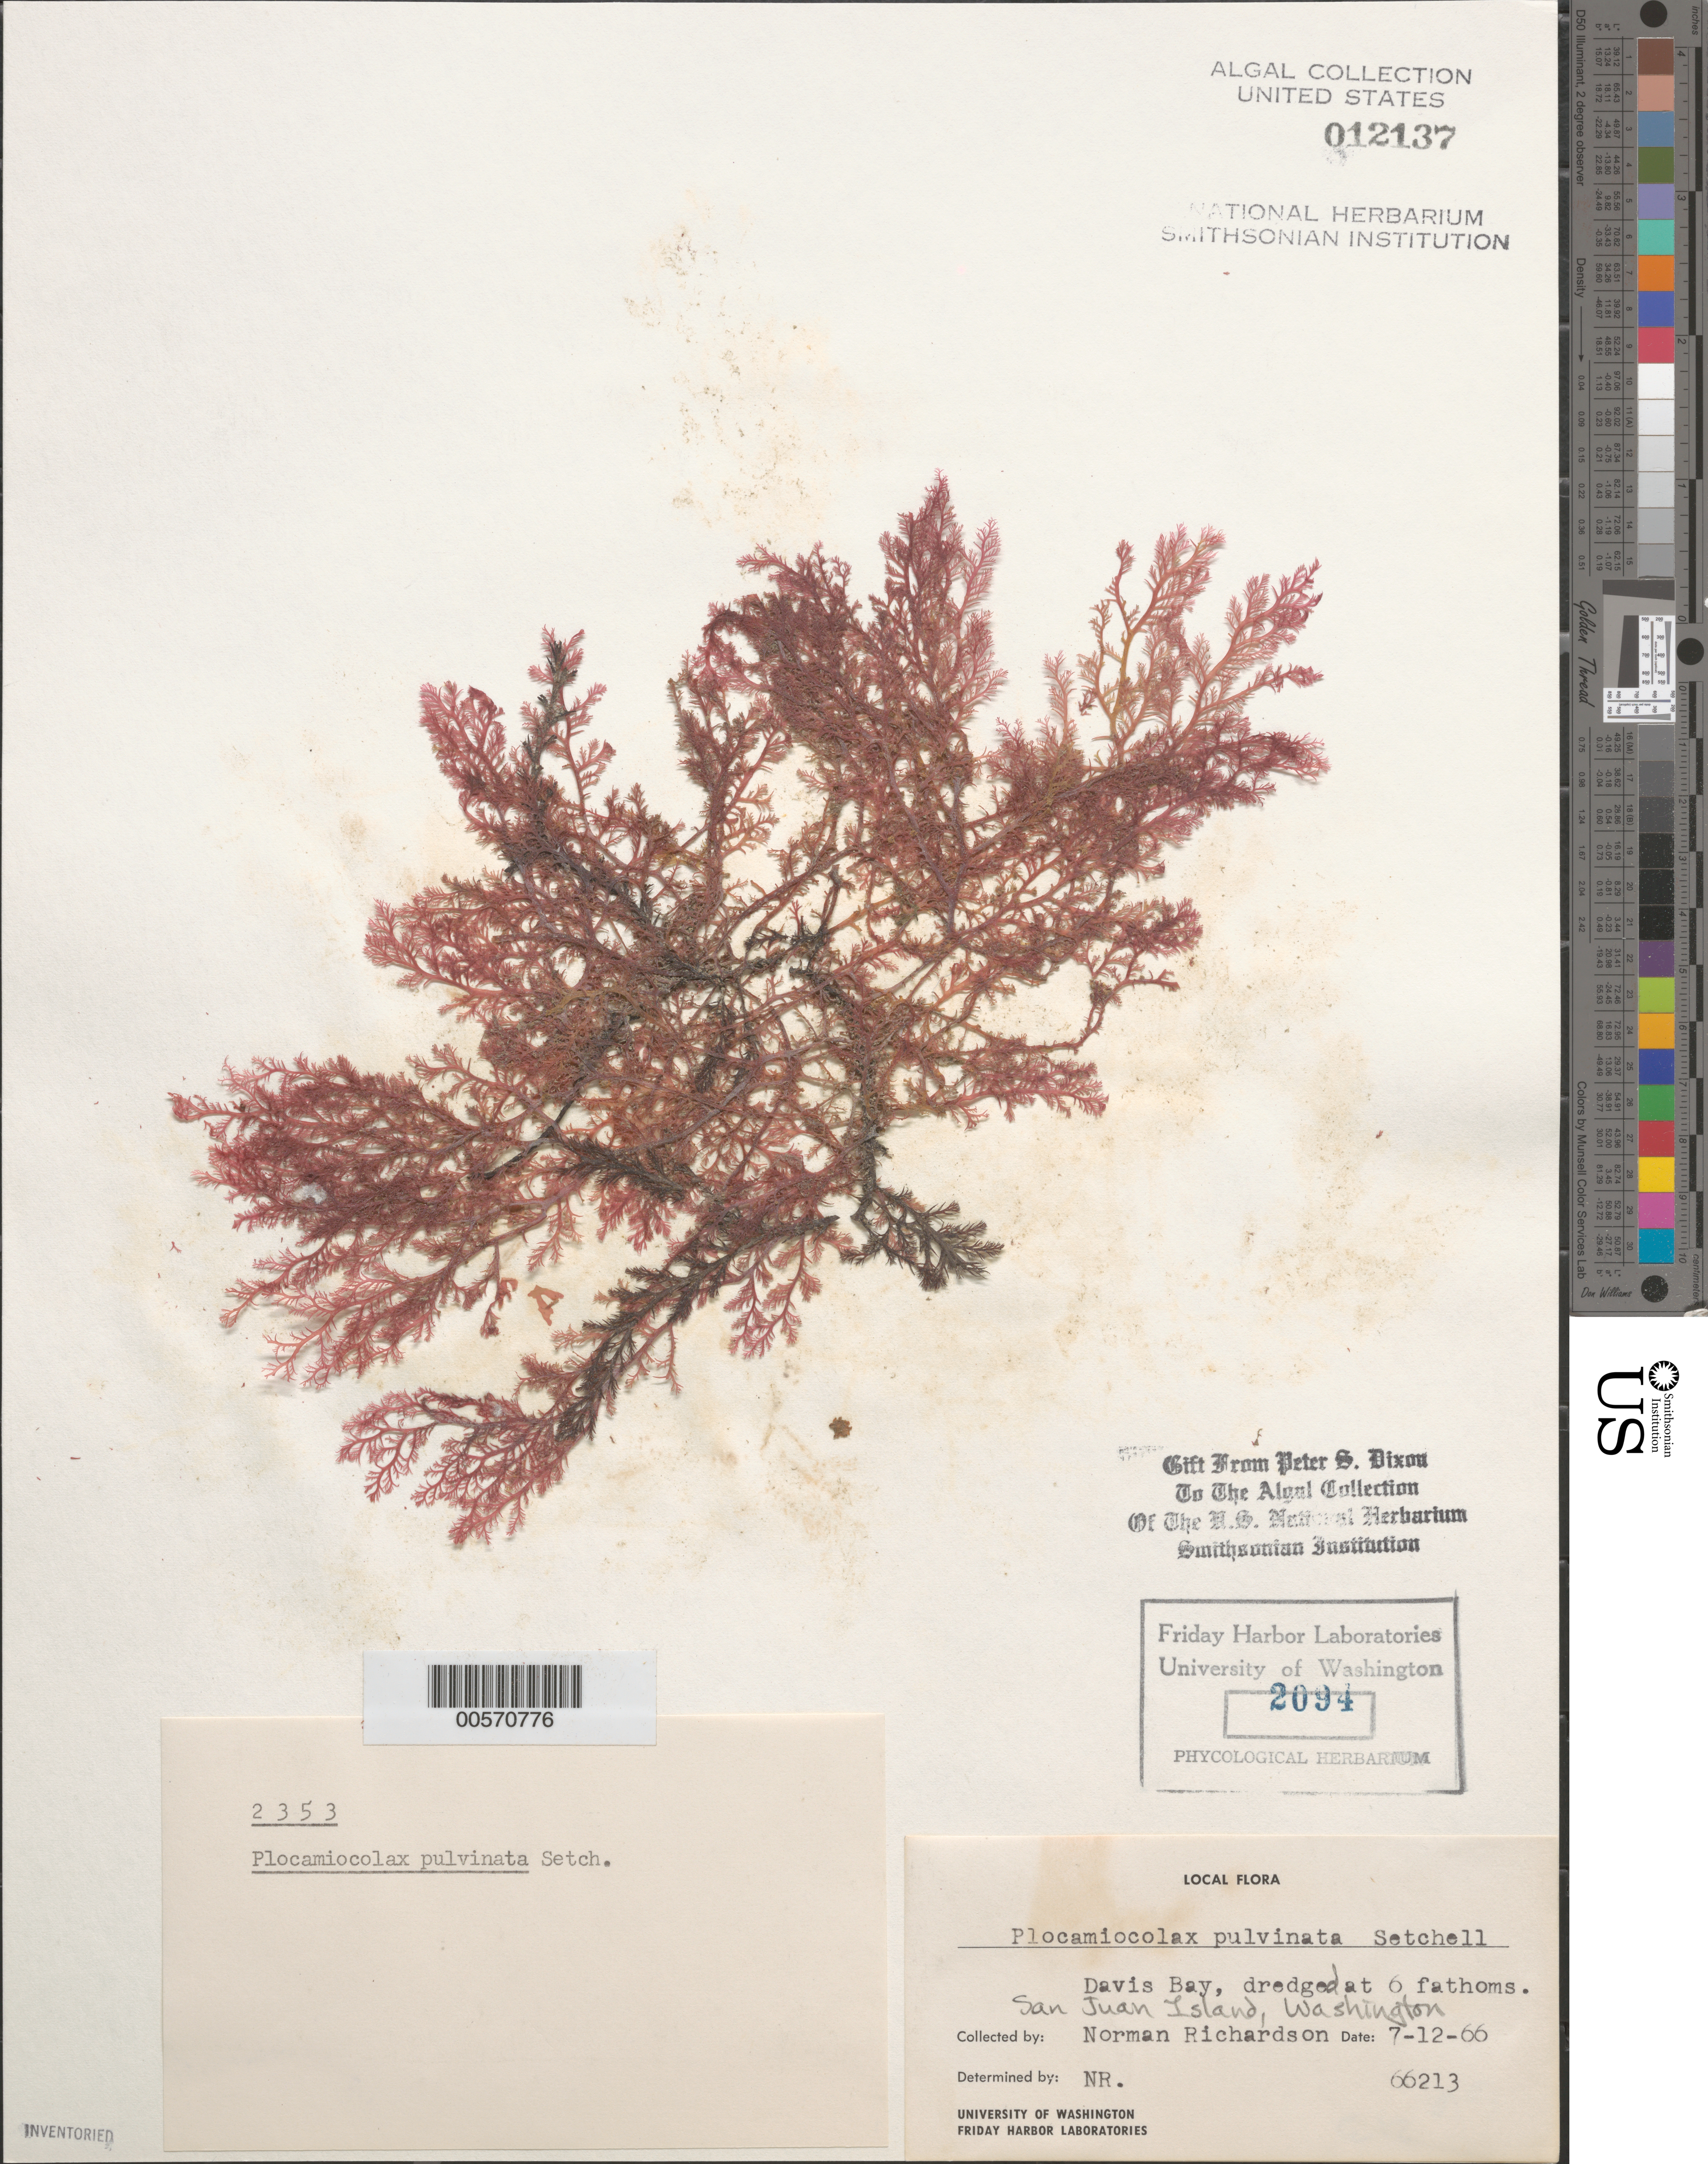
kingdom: Plantae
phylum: Rhodophyta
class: Florideophyceae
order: Plocamiales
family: Plocamiaceae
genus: Plocamiocolax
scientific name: Plocamiocolax pulvinata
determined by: Richardson, N.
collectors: N. Richardson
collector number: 66213 & PSD 2353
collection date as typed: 12 Jul 1966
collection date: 1966-07-12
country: United States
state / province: Washington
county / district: San Juan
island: San Juan Island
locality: Davis Bay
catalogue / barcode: US 12137